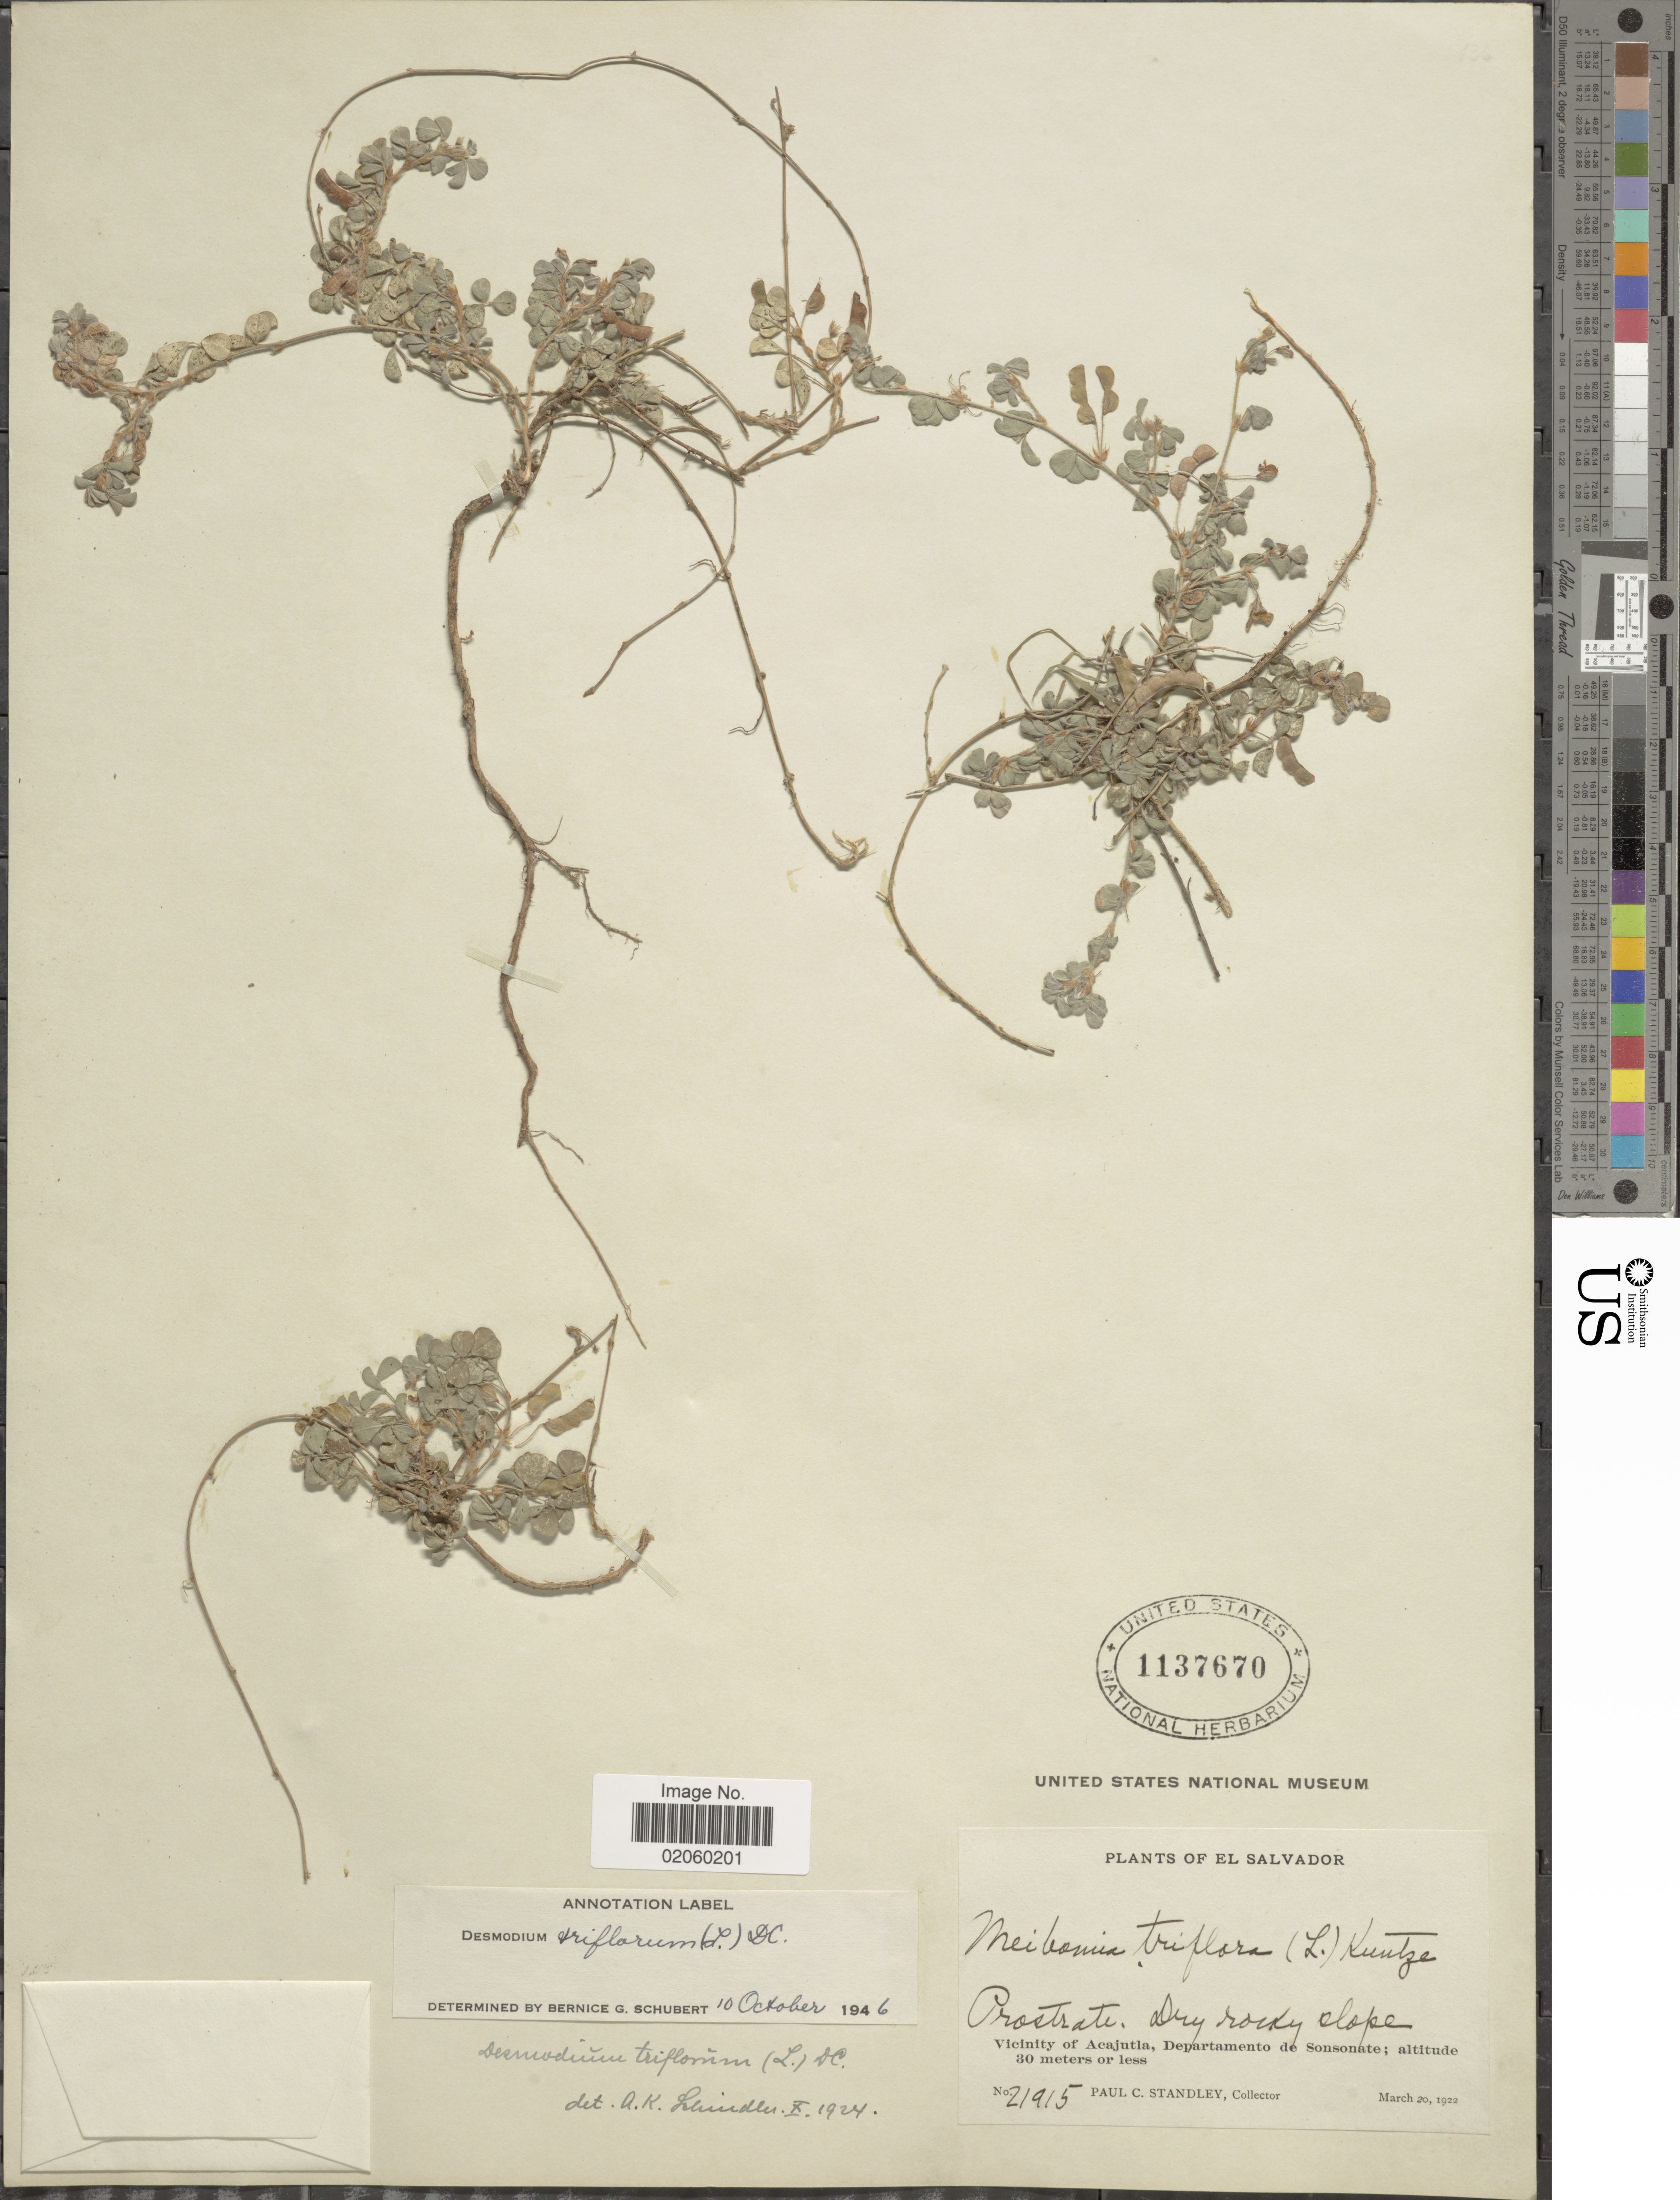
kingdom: Plantae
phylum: Tracheophyta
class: Magnoliopsida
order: Fabales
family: Fabaceae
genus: Grona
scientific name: Grona triflora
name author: (L.) H. Ohashi & K. Ohashi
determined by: Strong, Mark T., (BOT), Smithsonian Institution - National Museum of Natural History (UNITED STATES)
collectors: P. C. Standley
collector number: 21915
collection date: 1922-03-20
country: El Salvador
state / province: Sonsonate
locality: Vicinity of Acajutla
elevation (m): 30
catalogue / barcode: US 1137670